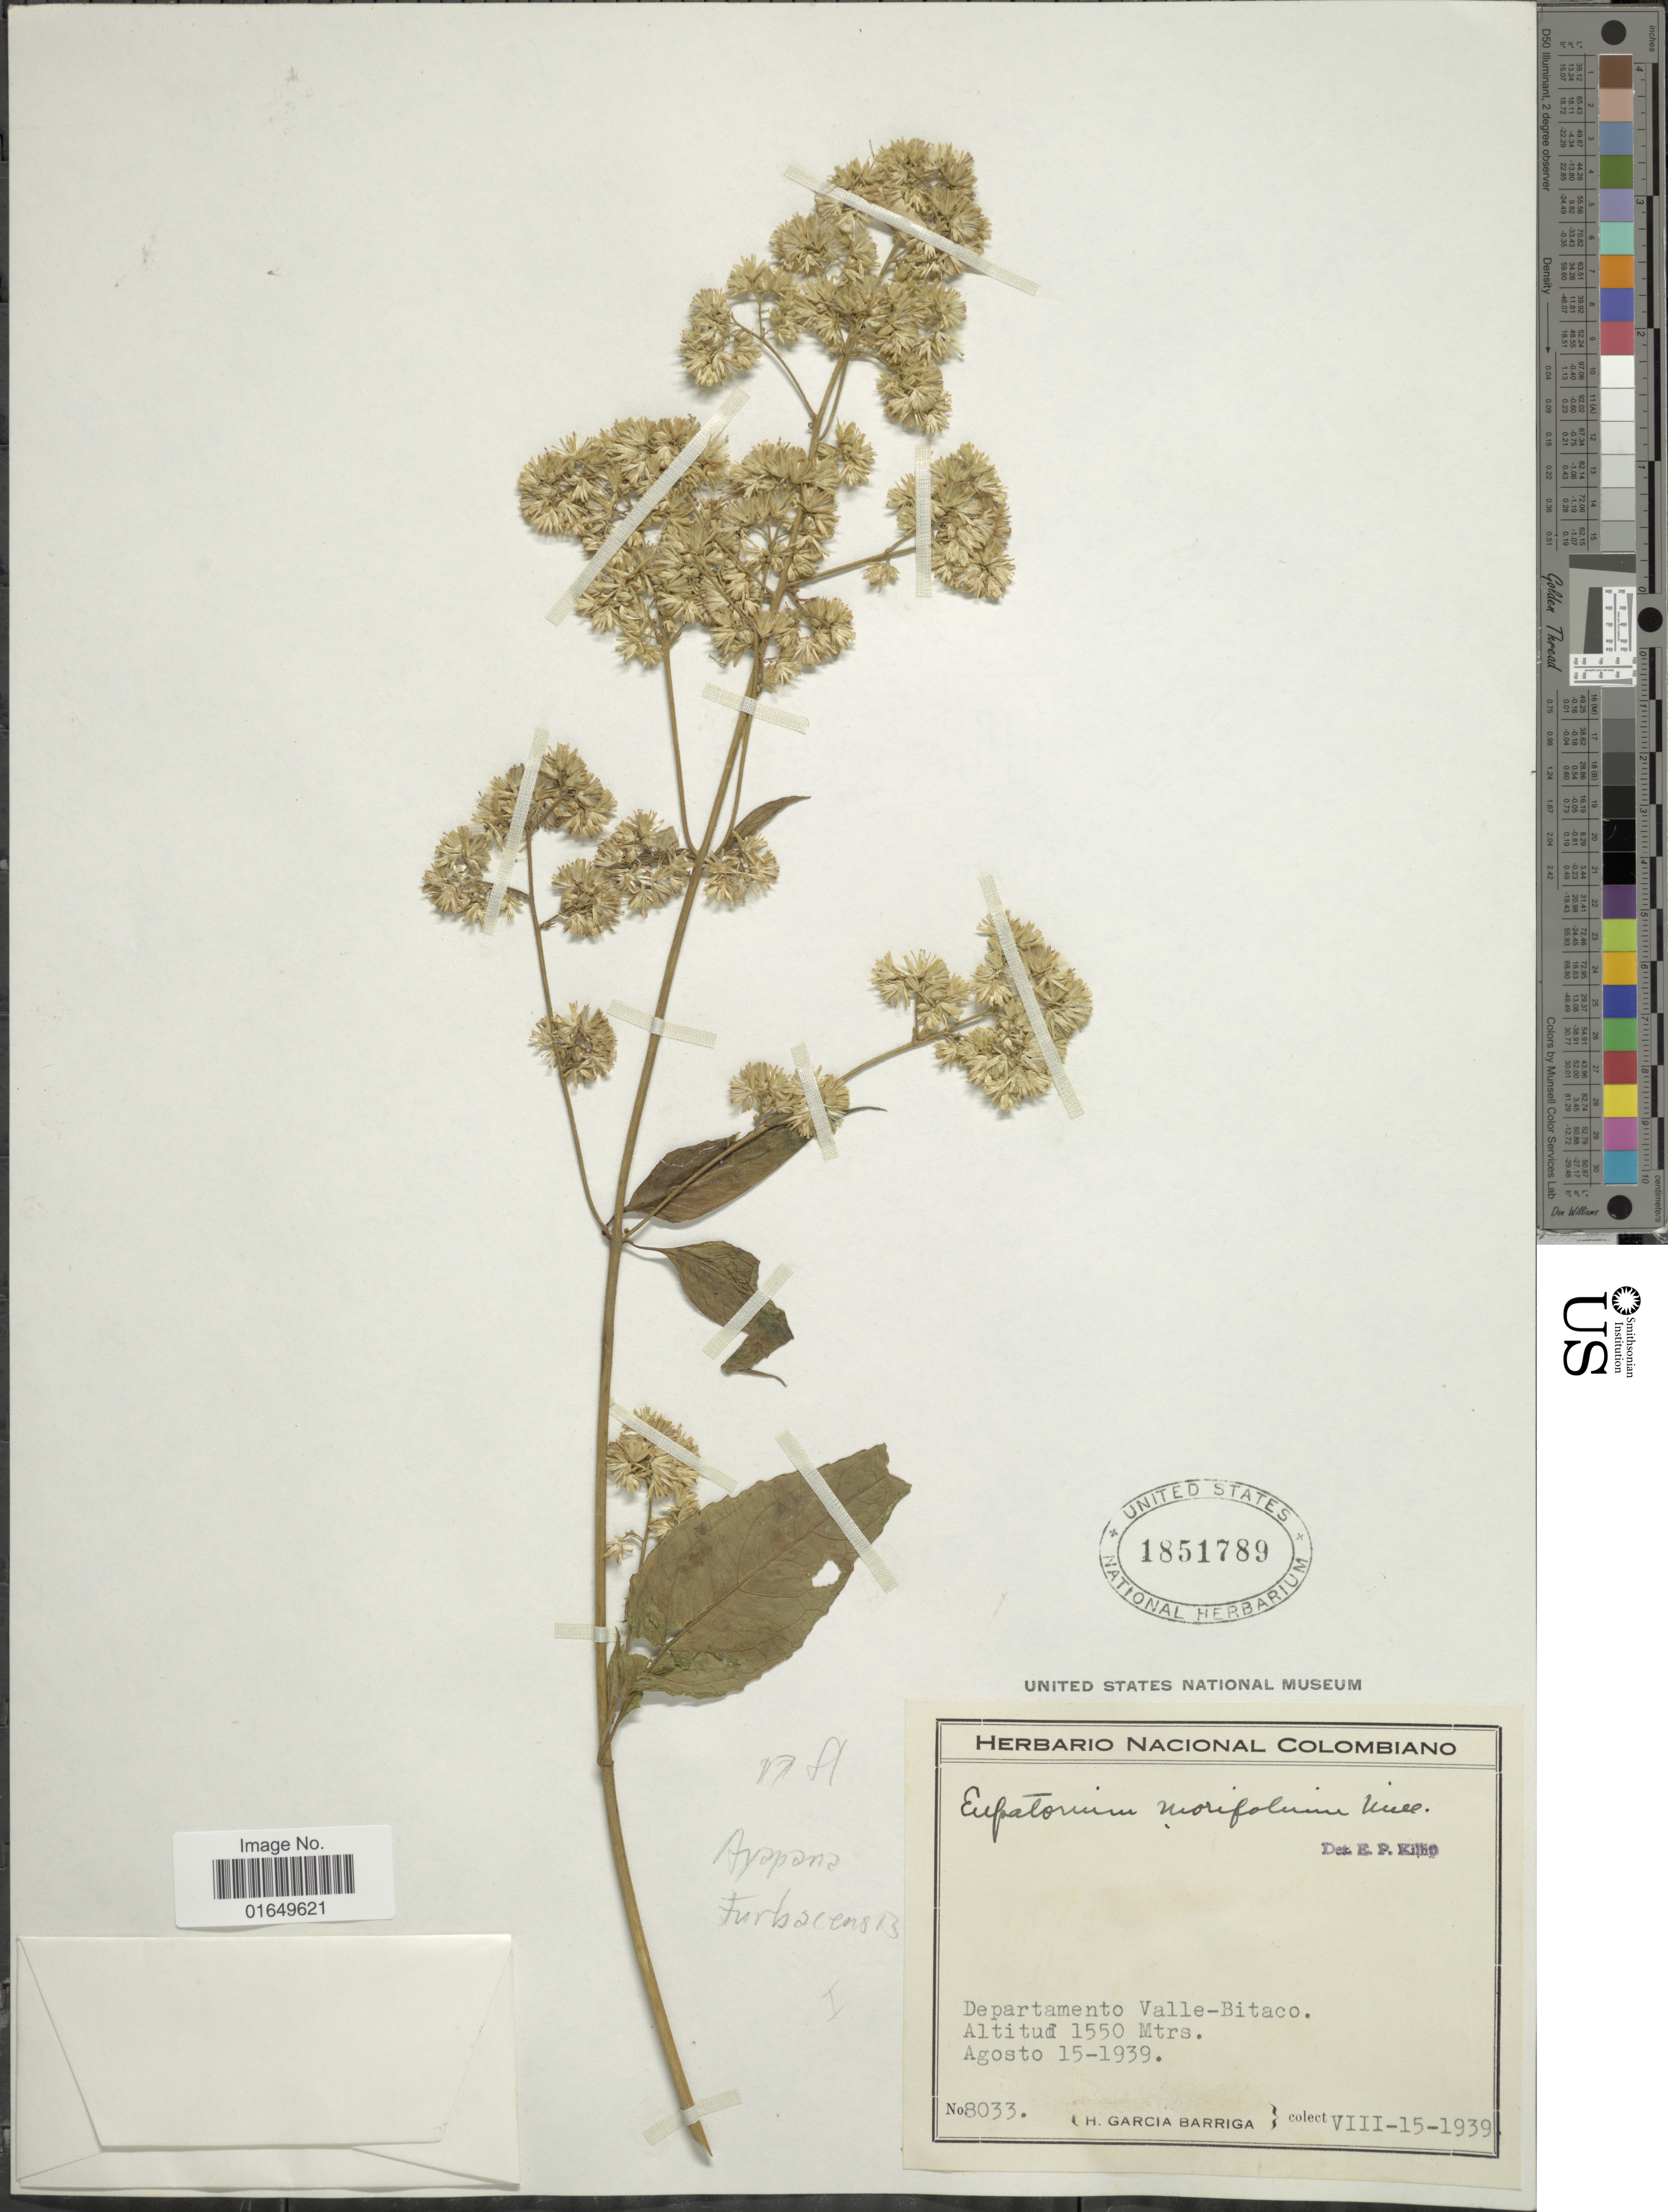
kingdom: Plantae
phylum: Tracheophyta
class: Magnoliopsida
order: Asterales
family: Asteraceae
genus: Ayapana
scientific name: Ayapana turbacensis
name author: (Hieron.) R.M. King & H. Rob.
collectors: H. García Barriga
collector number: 8033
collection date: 1939-08-15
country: Colombia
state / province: Valle del Cauca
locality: Departamento Valle-Bitaco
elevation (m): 1550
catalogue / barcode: US 1851789